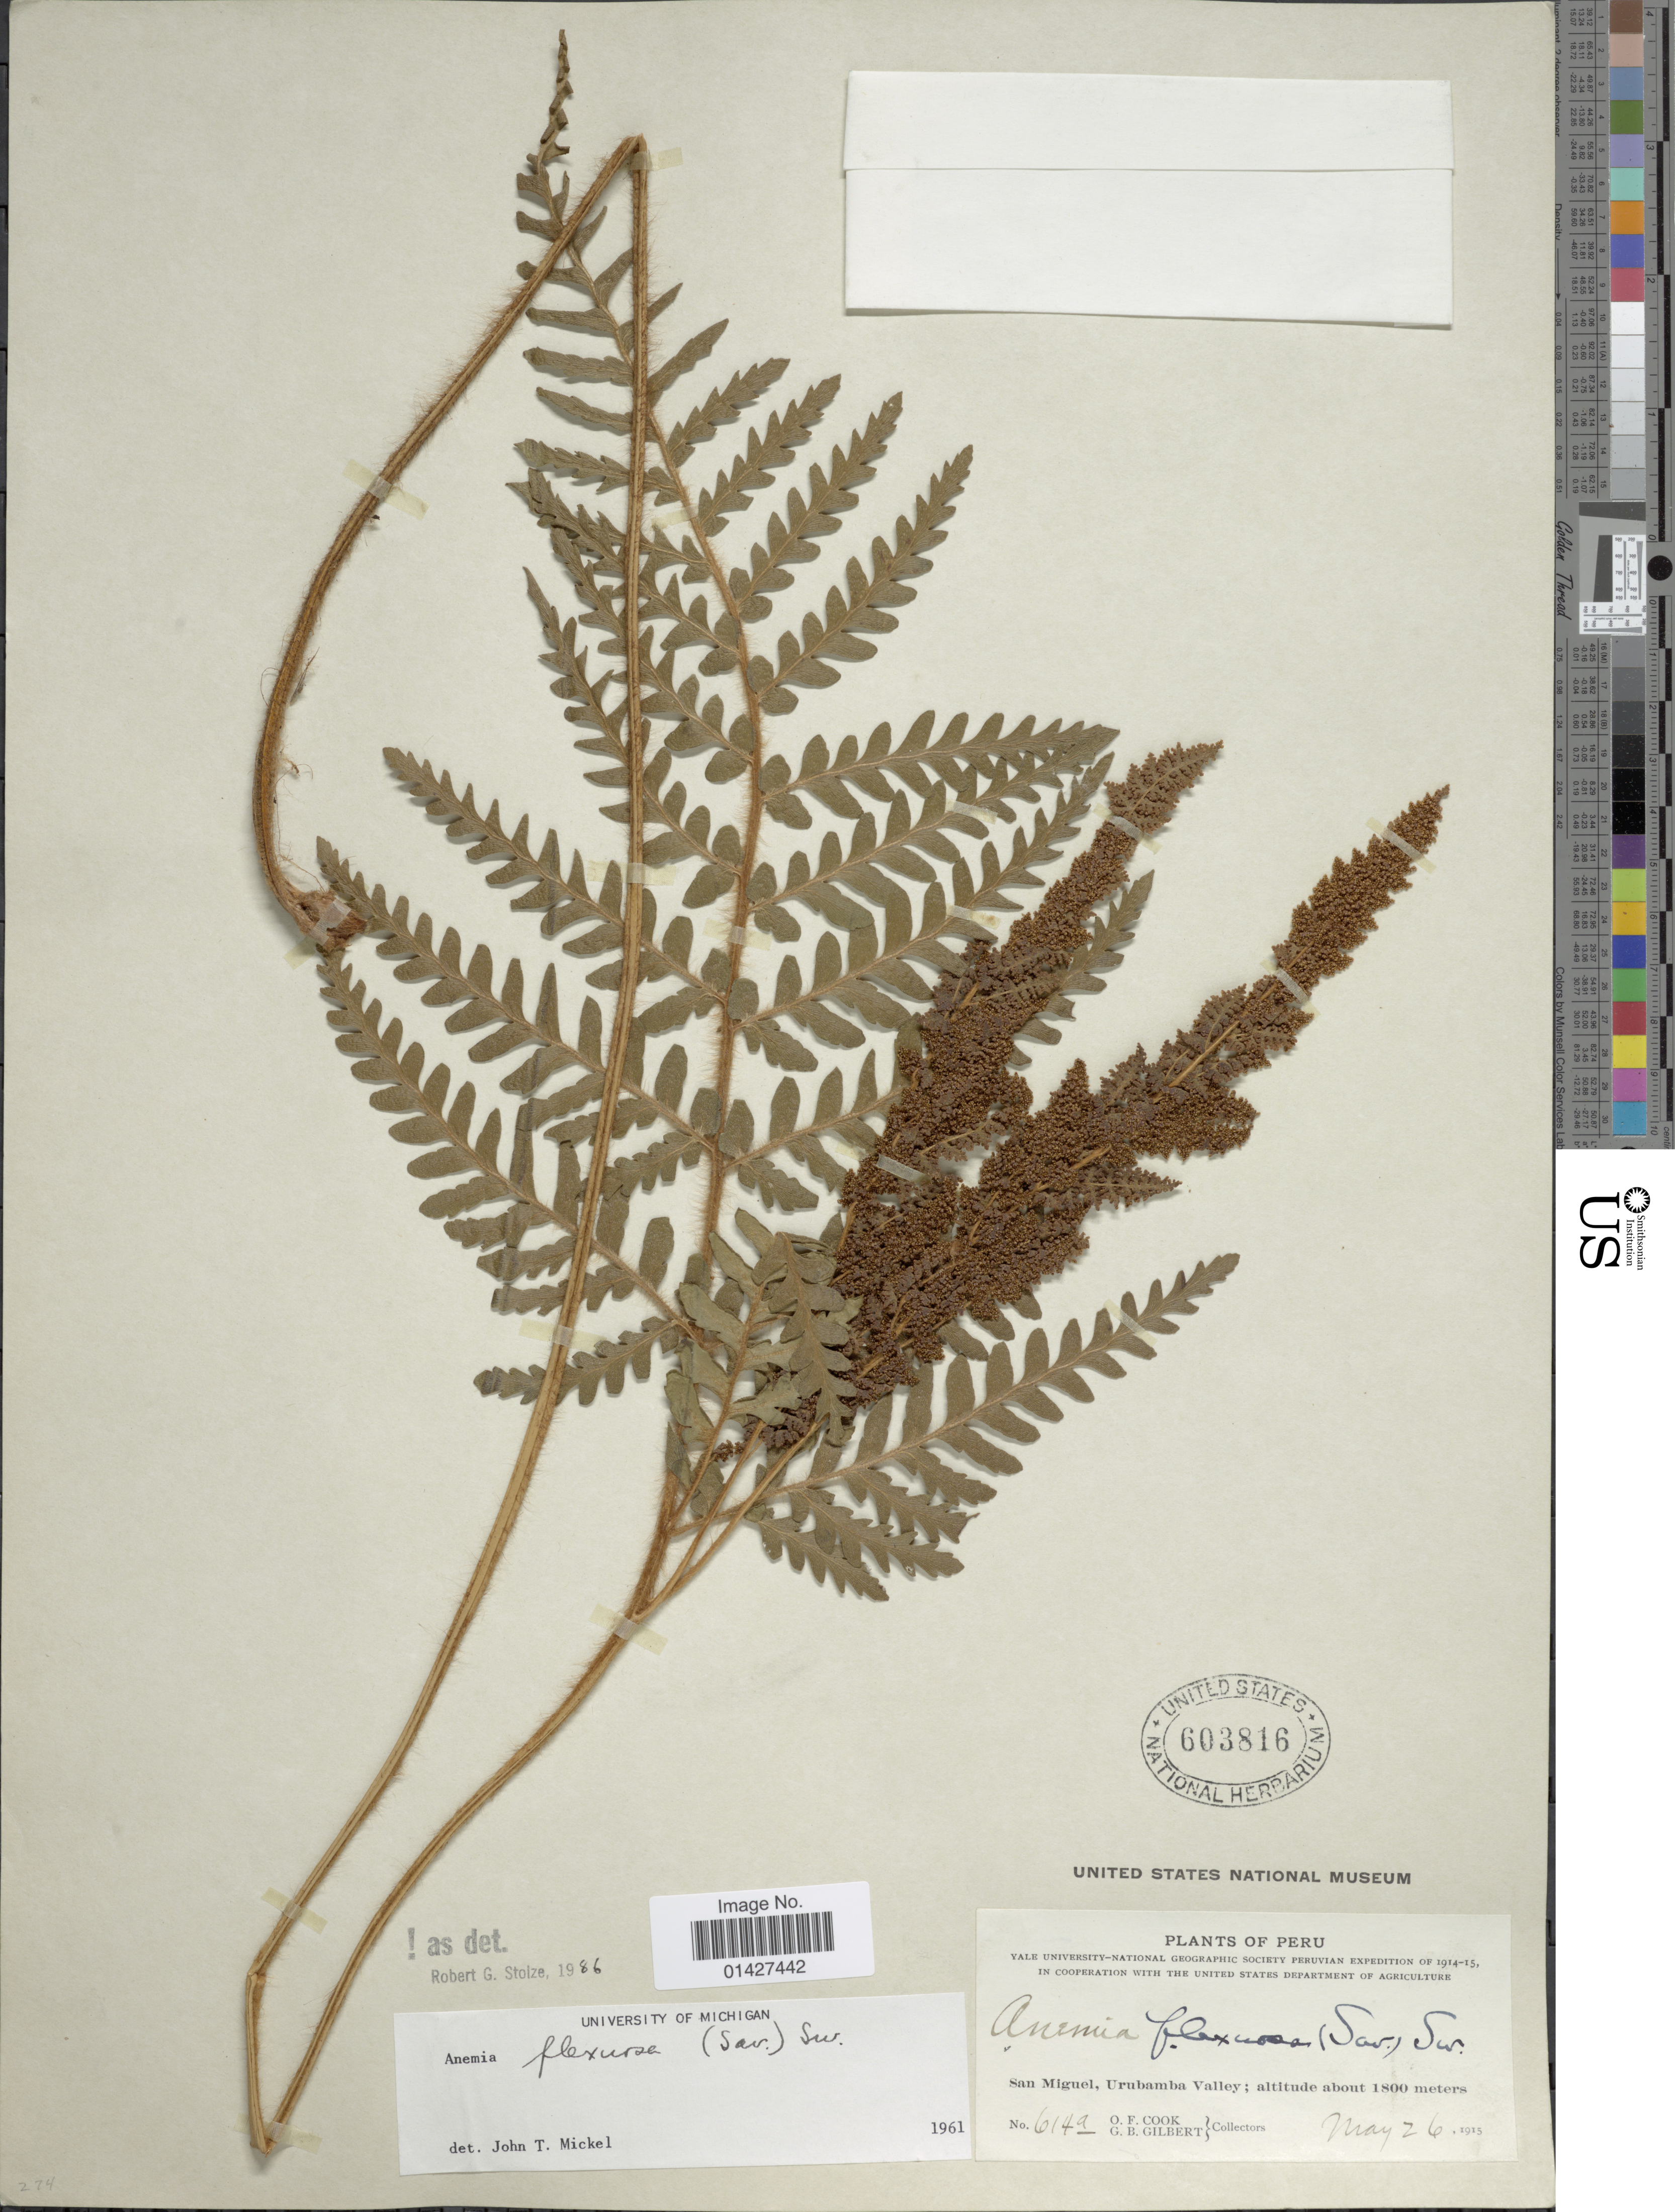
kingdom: Plantae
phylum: Tracheophyta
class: Polypodiopsida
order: Schizaeales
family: Anemiaceae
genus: Anemia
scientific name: Anemia flexuosa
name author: (Savigny) Sw.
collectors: O. F. Cook & G. B. Gilbert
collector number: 614a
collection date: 1915-05-26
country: Peru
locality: San Miguel, Urubamba Valley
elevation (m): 1800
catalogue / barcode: US 603816